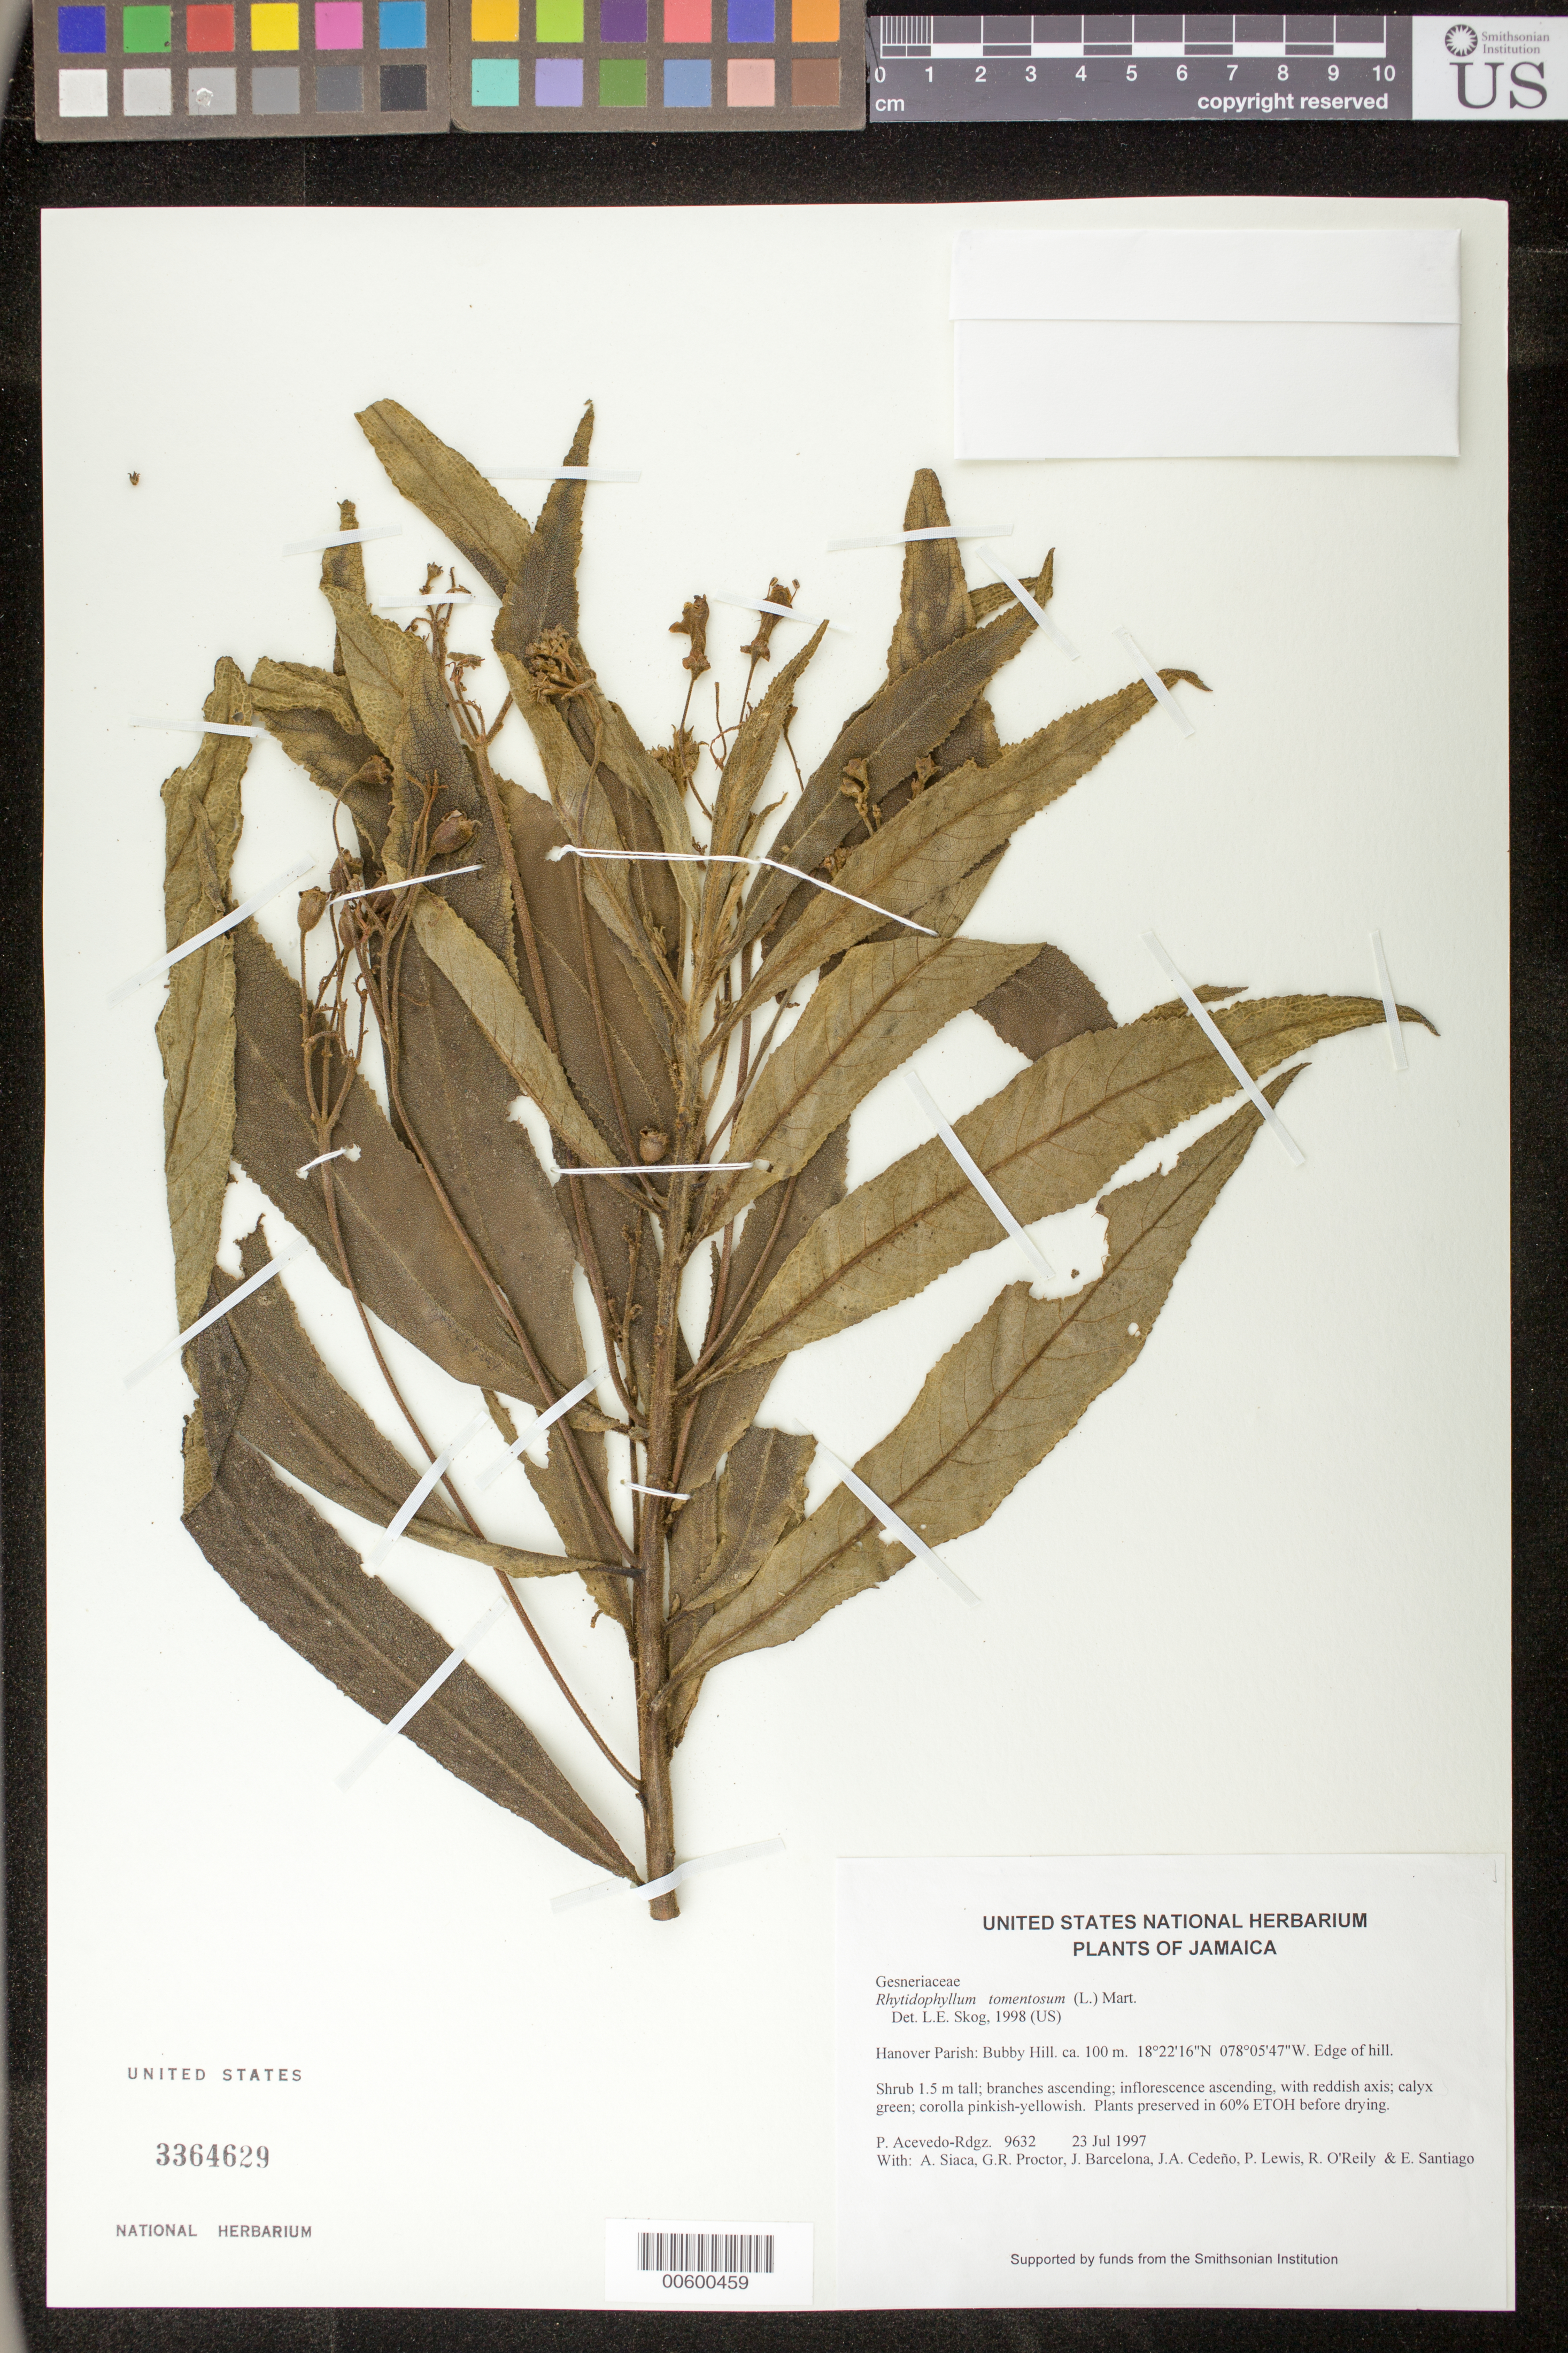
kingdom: Plantae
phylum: Tracheophyta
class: Magnoliopsida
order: Lamiales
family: Gesneriaceae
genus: Rhytidophyllum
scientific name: Rhytidophyllum tomentosum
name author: (L.) Mart.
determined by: Skog, Laurence E.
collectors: P. Acevedo-Rodr., G. Proctor, A. Siaca, J. Barcelona, J. A. Cedeño M. & R. O'Reilly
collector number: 9632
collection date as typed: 23 Jul 1997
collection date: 1997-07-23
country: Jamaica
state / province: Hanover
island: Jamaica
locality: Bubby Hill; edge of hill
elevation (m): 100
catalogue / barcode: US 3364629